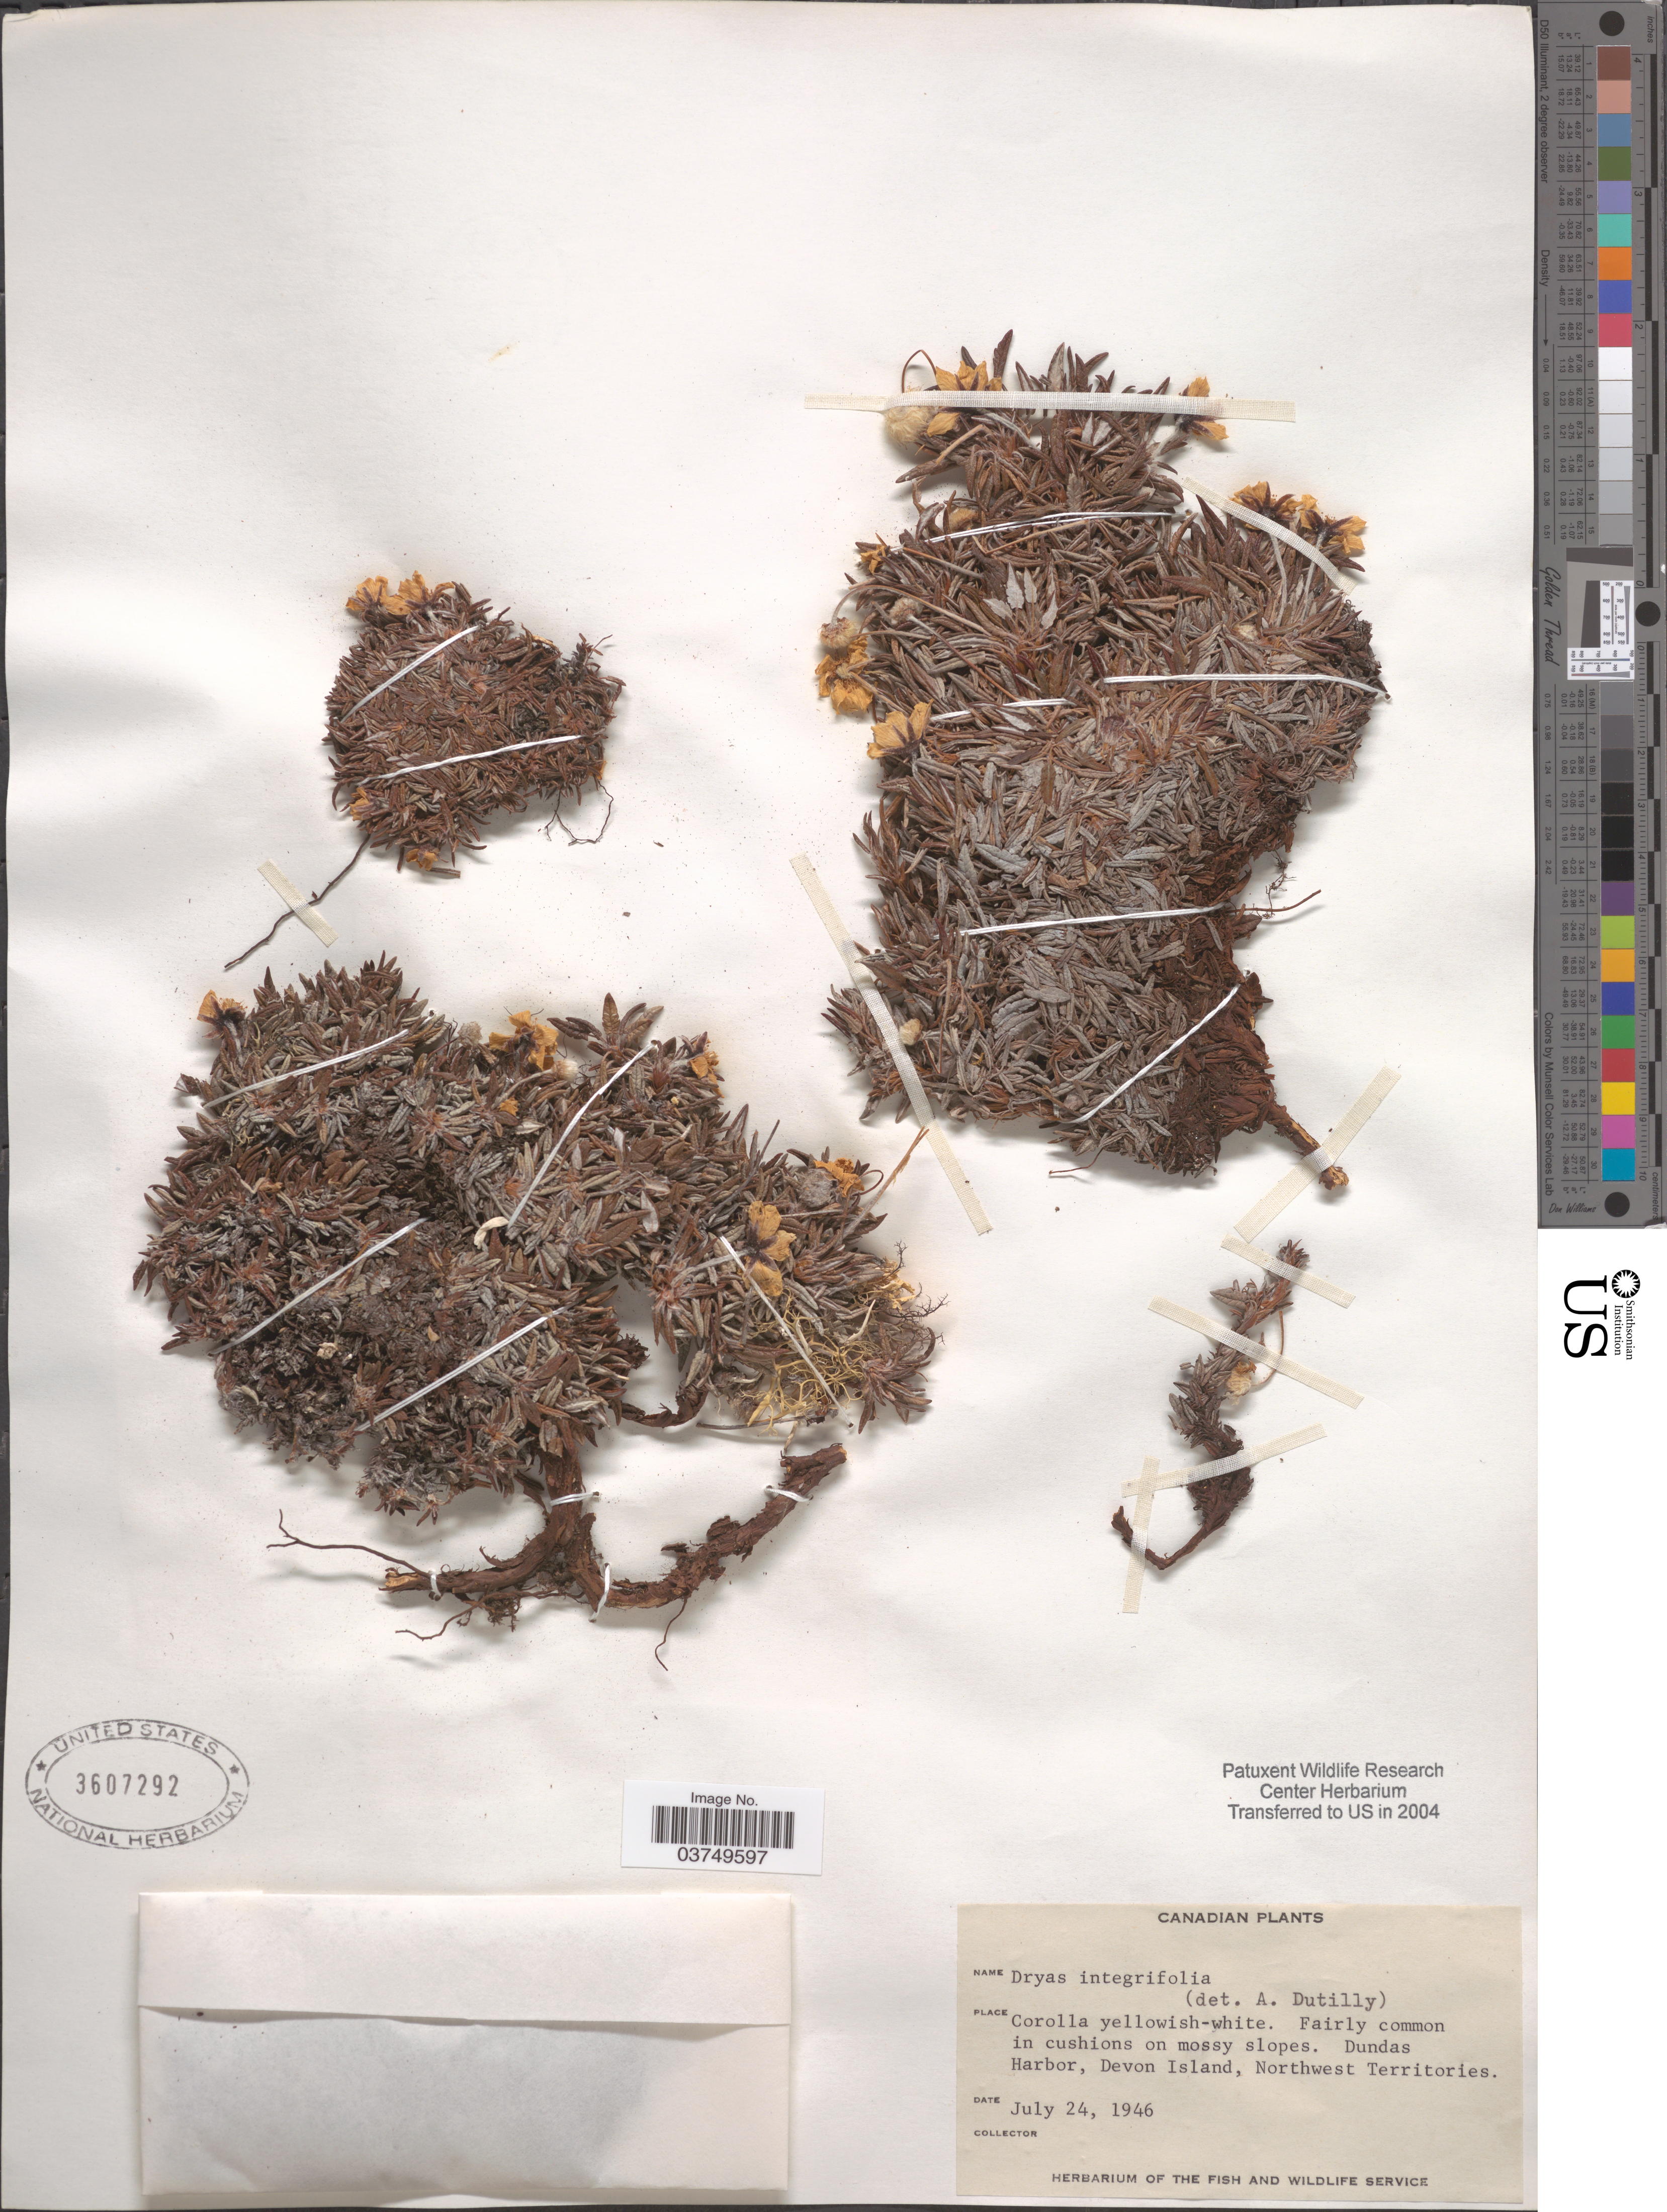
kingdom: Plantae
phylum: Tracheophyta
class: Magnoliopsida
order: Rosales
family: Rosaceae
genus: Dryas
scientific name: Dryas integrifolia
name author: Vahl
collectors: Ex herb. Fish and Wildlife Service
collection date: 1946-07-24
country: Canada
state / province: Northwest Territories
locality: Dundas Harbor, Devon Island.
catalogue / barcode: US 3607292